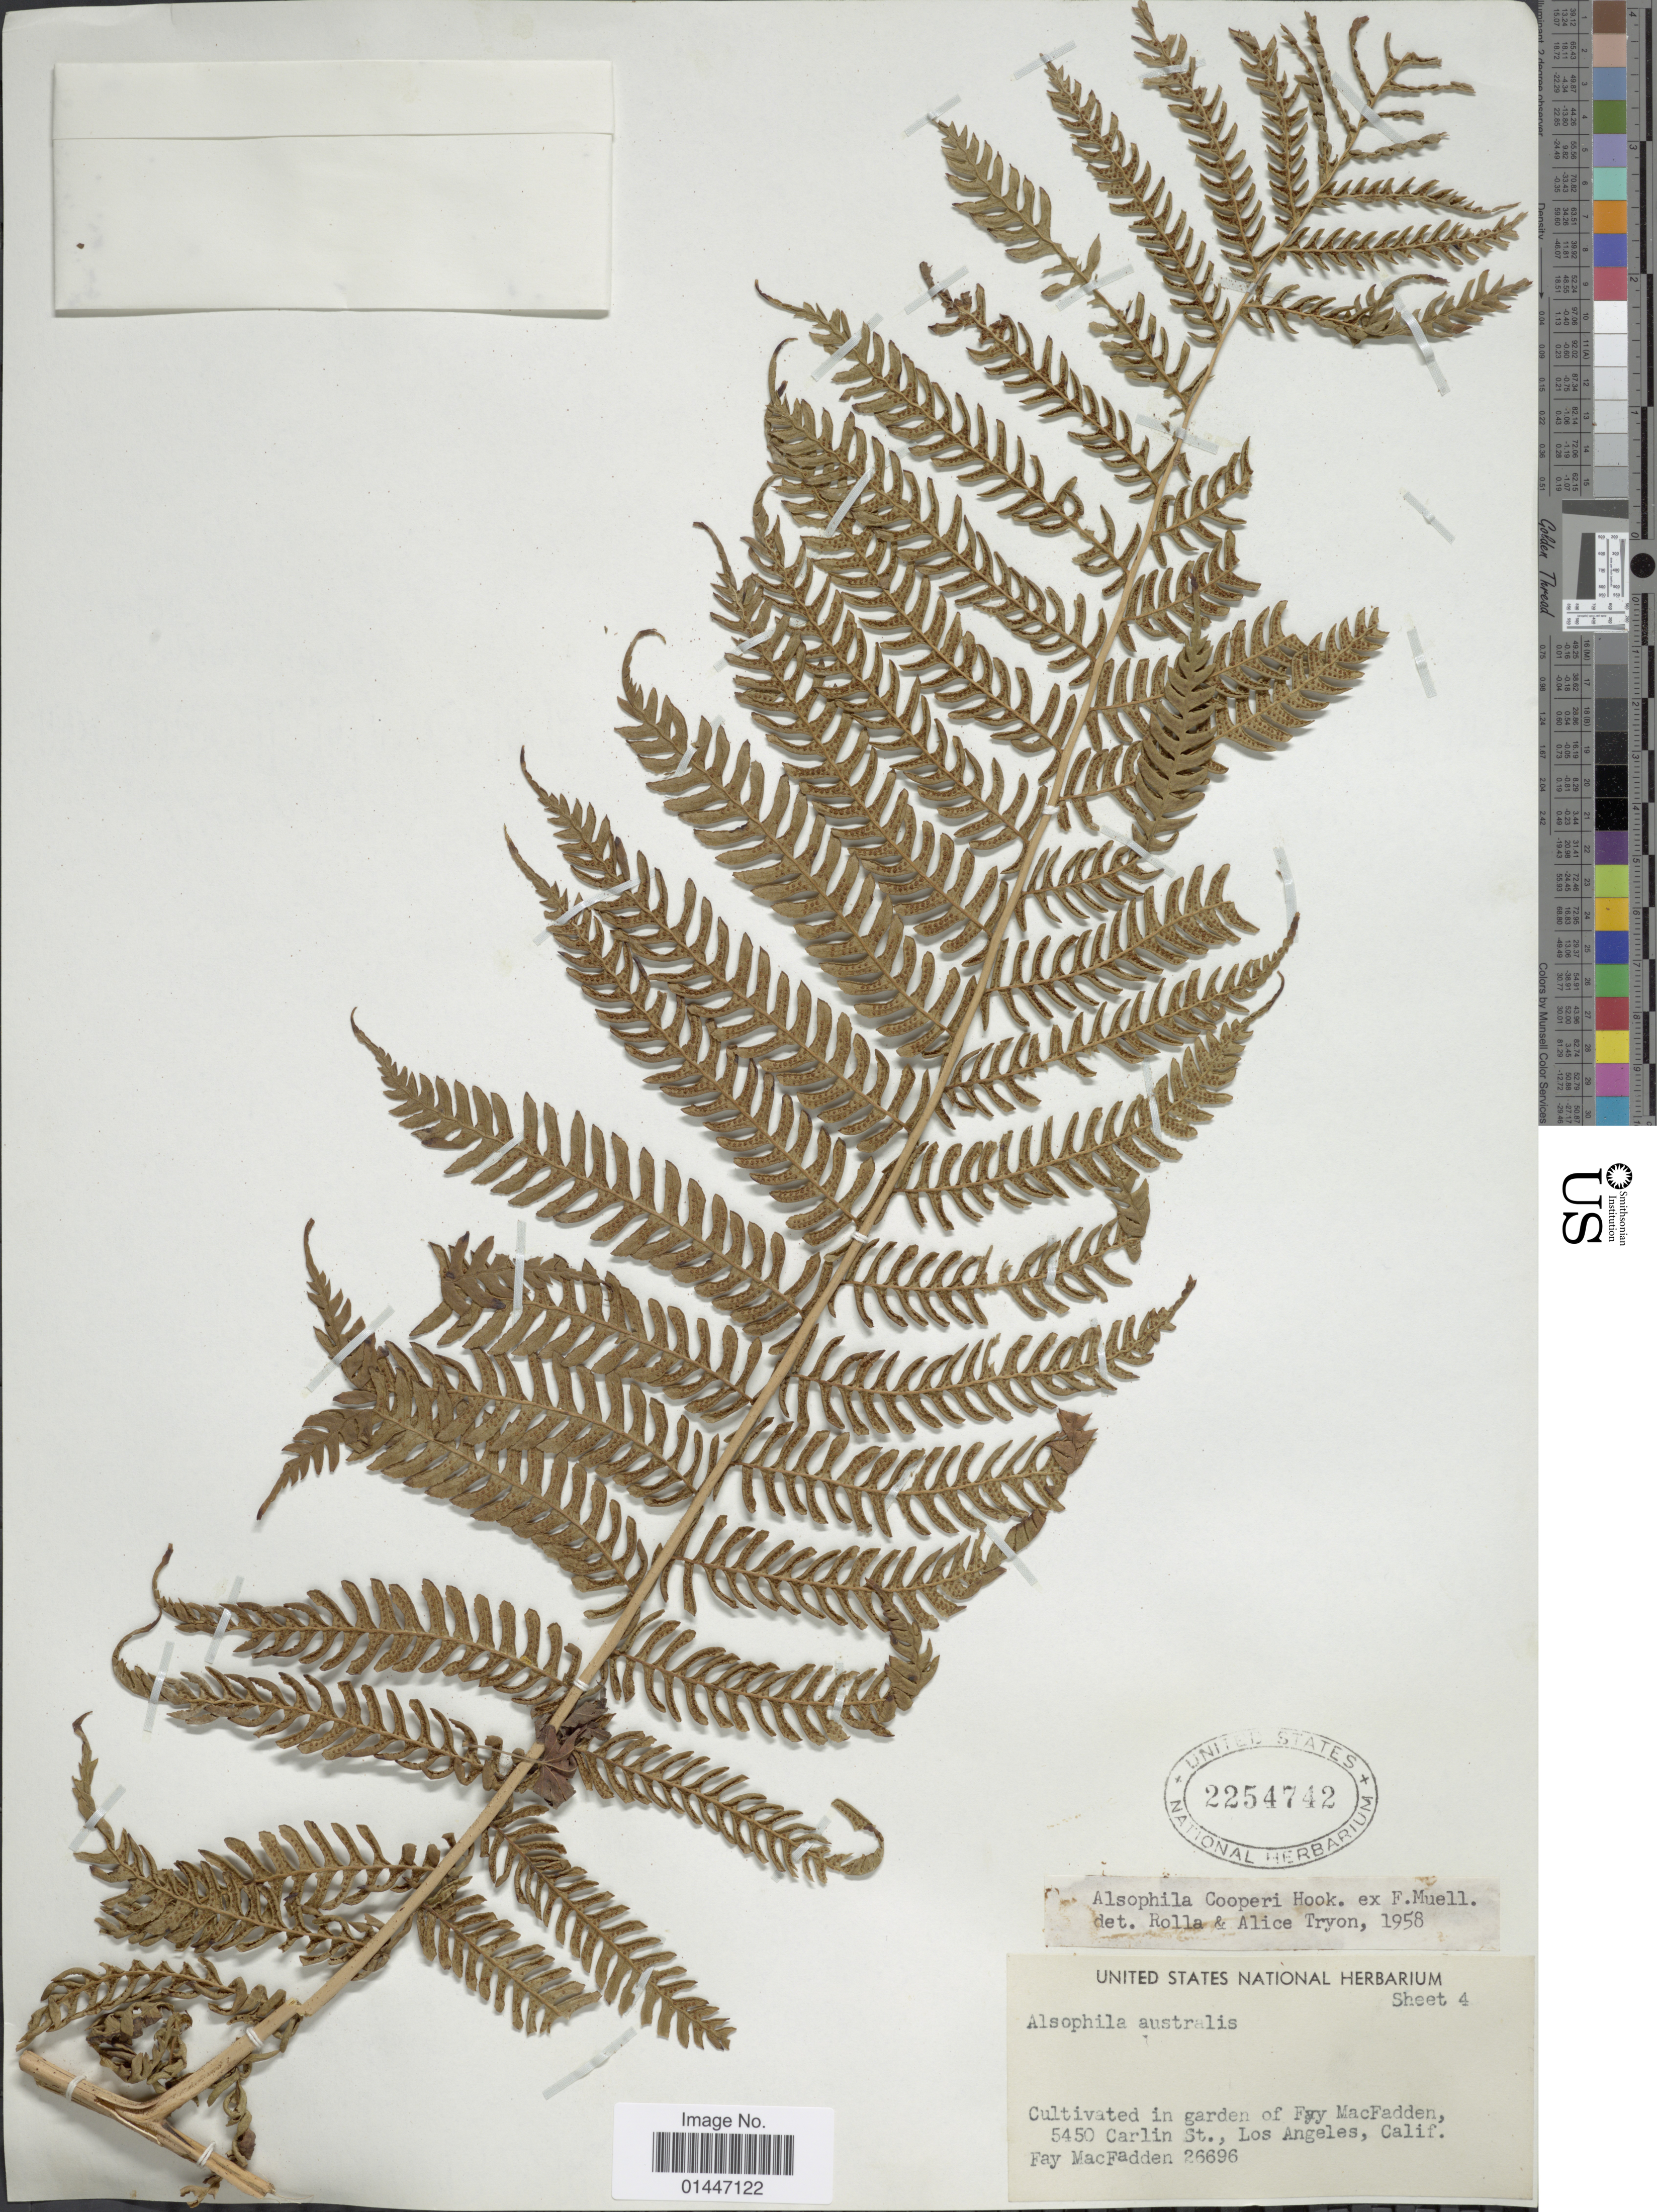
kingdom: Plantae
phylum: Tracheophyta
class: Polypodiopsida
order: Cyatheales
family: Cyatheaceae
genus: Sphaeropteris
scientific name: Sphaeropteris cooperi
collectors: F. MacFadden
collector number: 26696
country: United States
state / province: California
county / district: Los Angeles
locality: In garden of Fay MacFadden, 5450 Carlin St., Los Angeles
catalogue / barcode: US 2254742